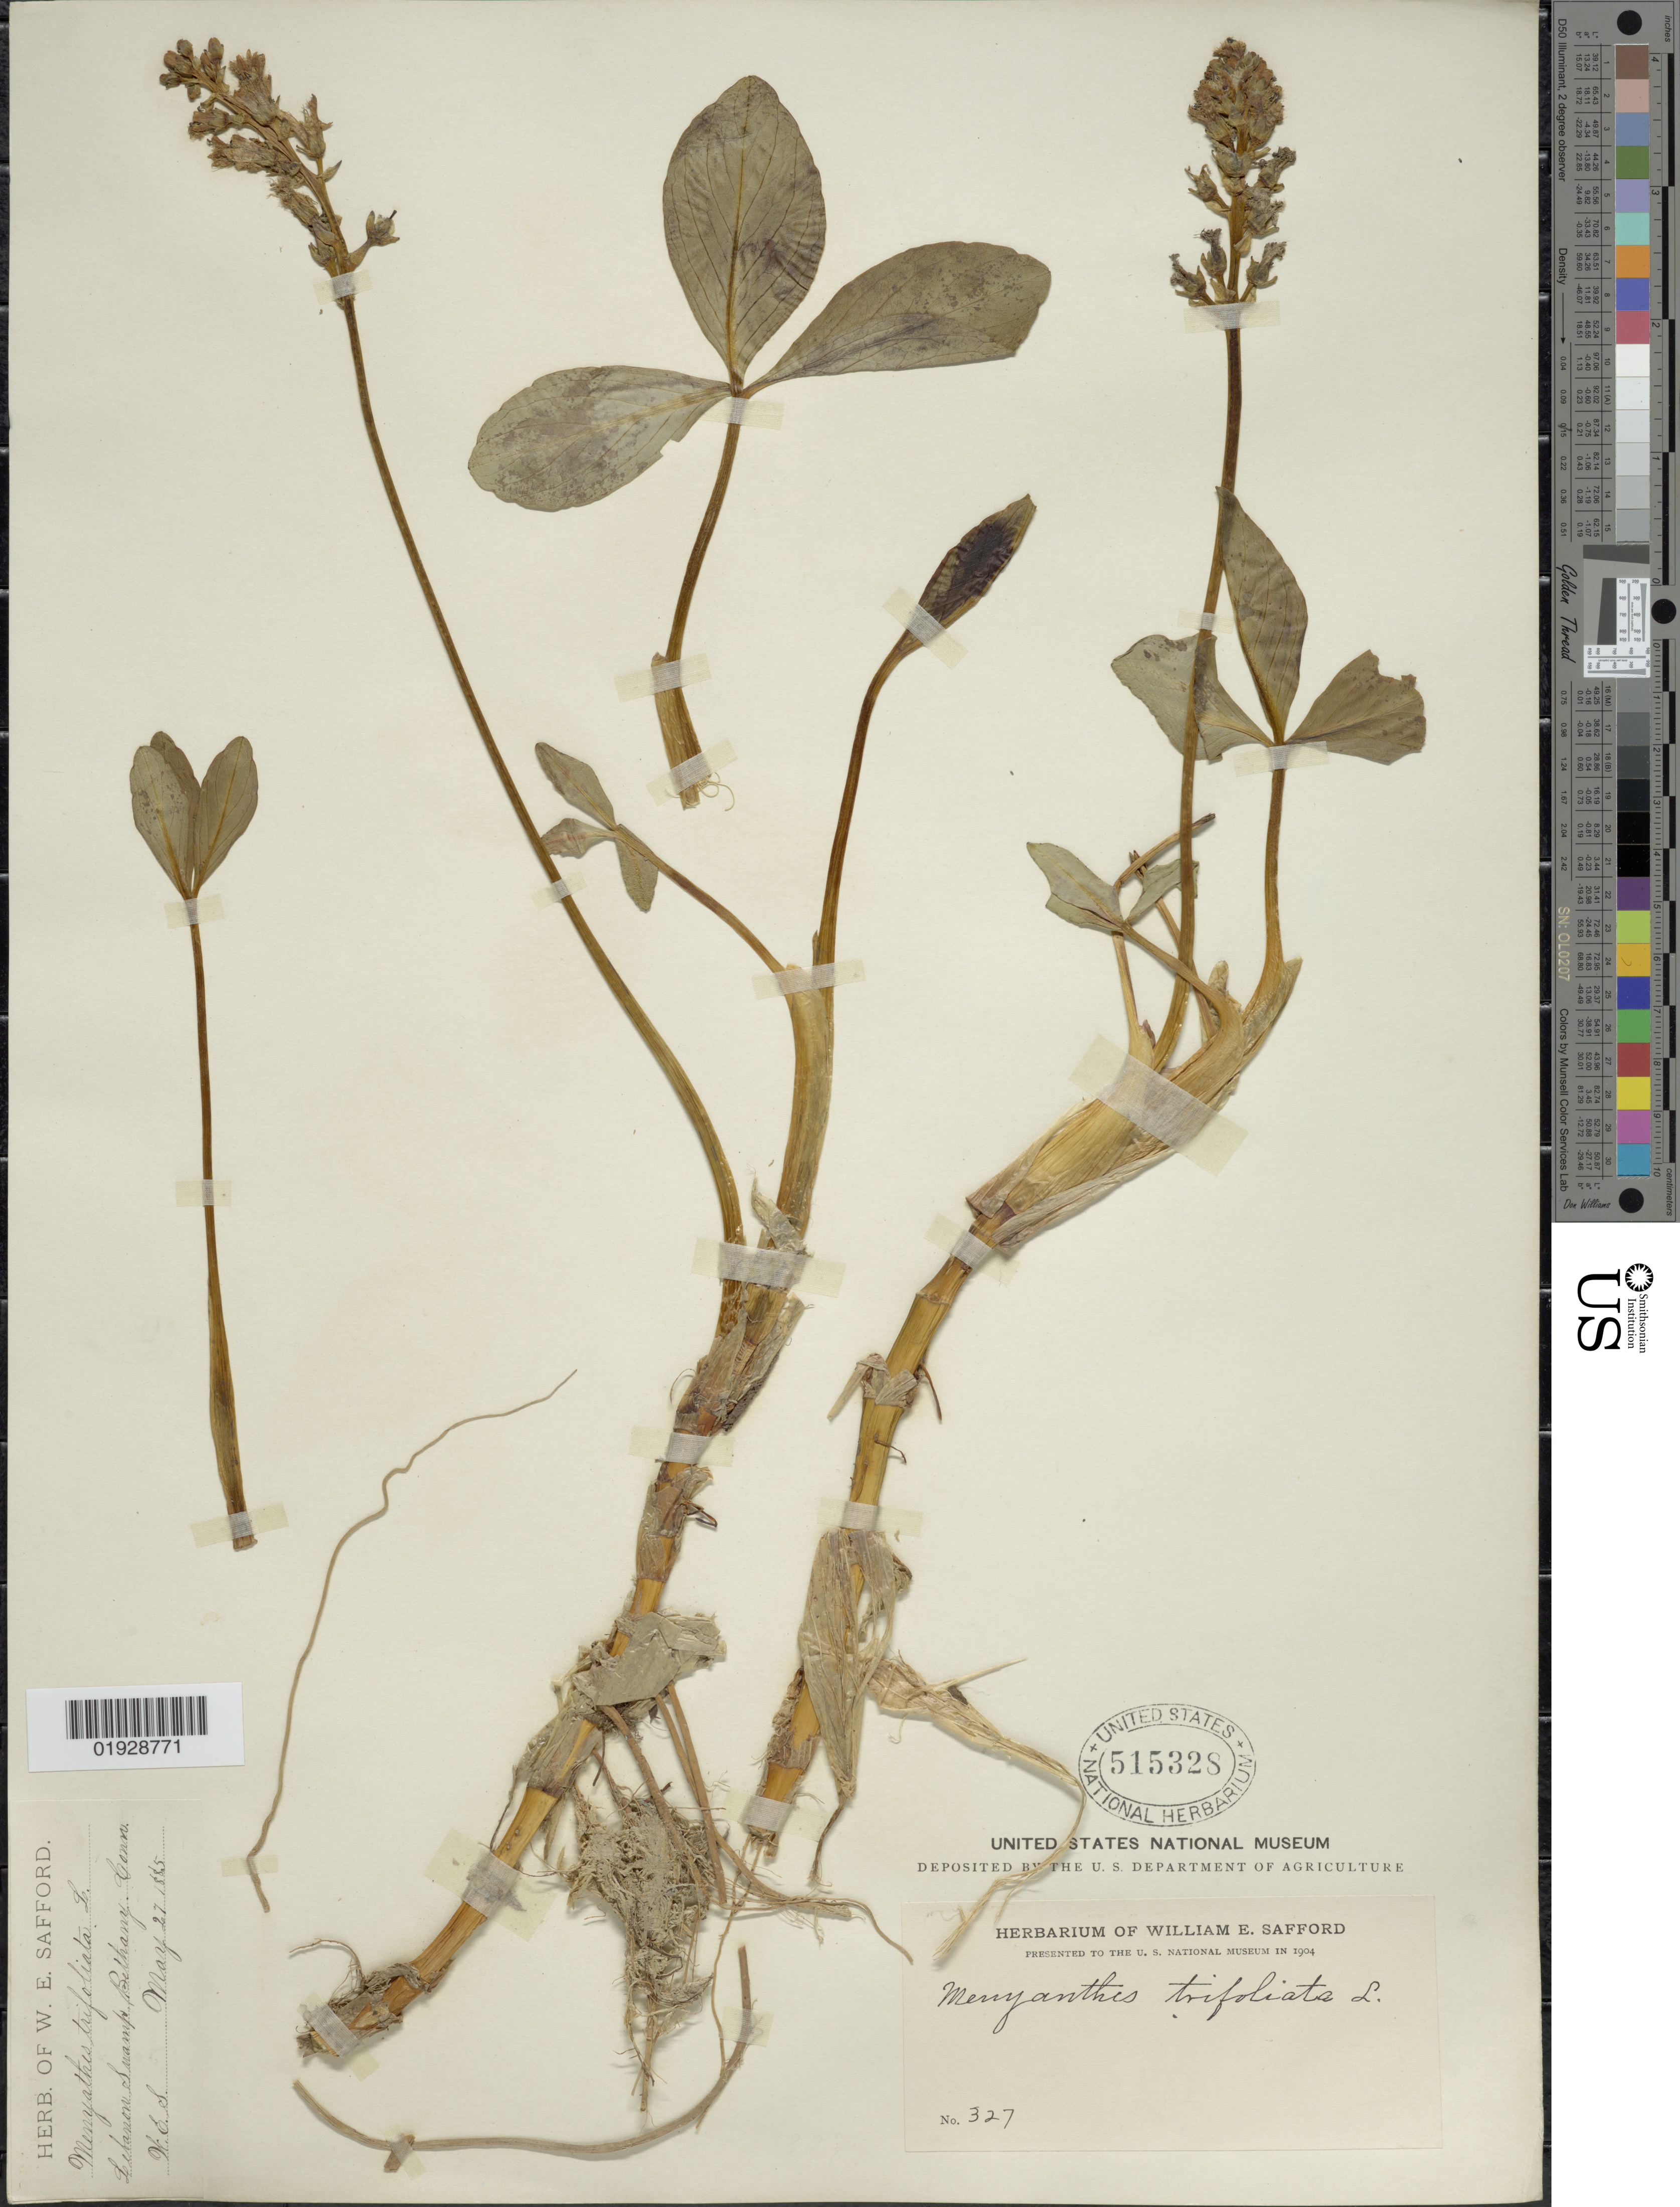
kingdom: Plantae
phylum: Tracheophyta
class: Magnoliopsida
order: Asterales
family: Menyanthaceae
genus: Menyanthes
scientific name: Menyanthes trifoliata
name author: L.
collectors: W. E. Safford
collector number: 327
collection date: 1885-05-27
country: United States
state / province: Connecticut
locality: Lebanon Swamp, Bethany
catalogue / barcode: US 515328